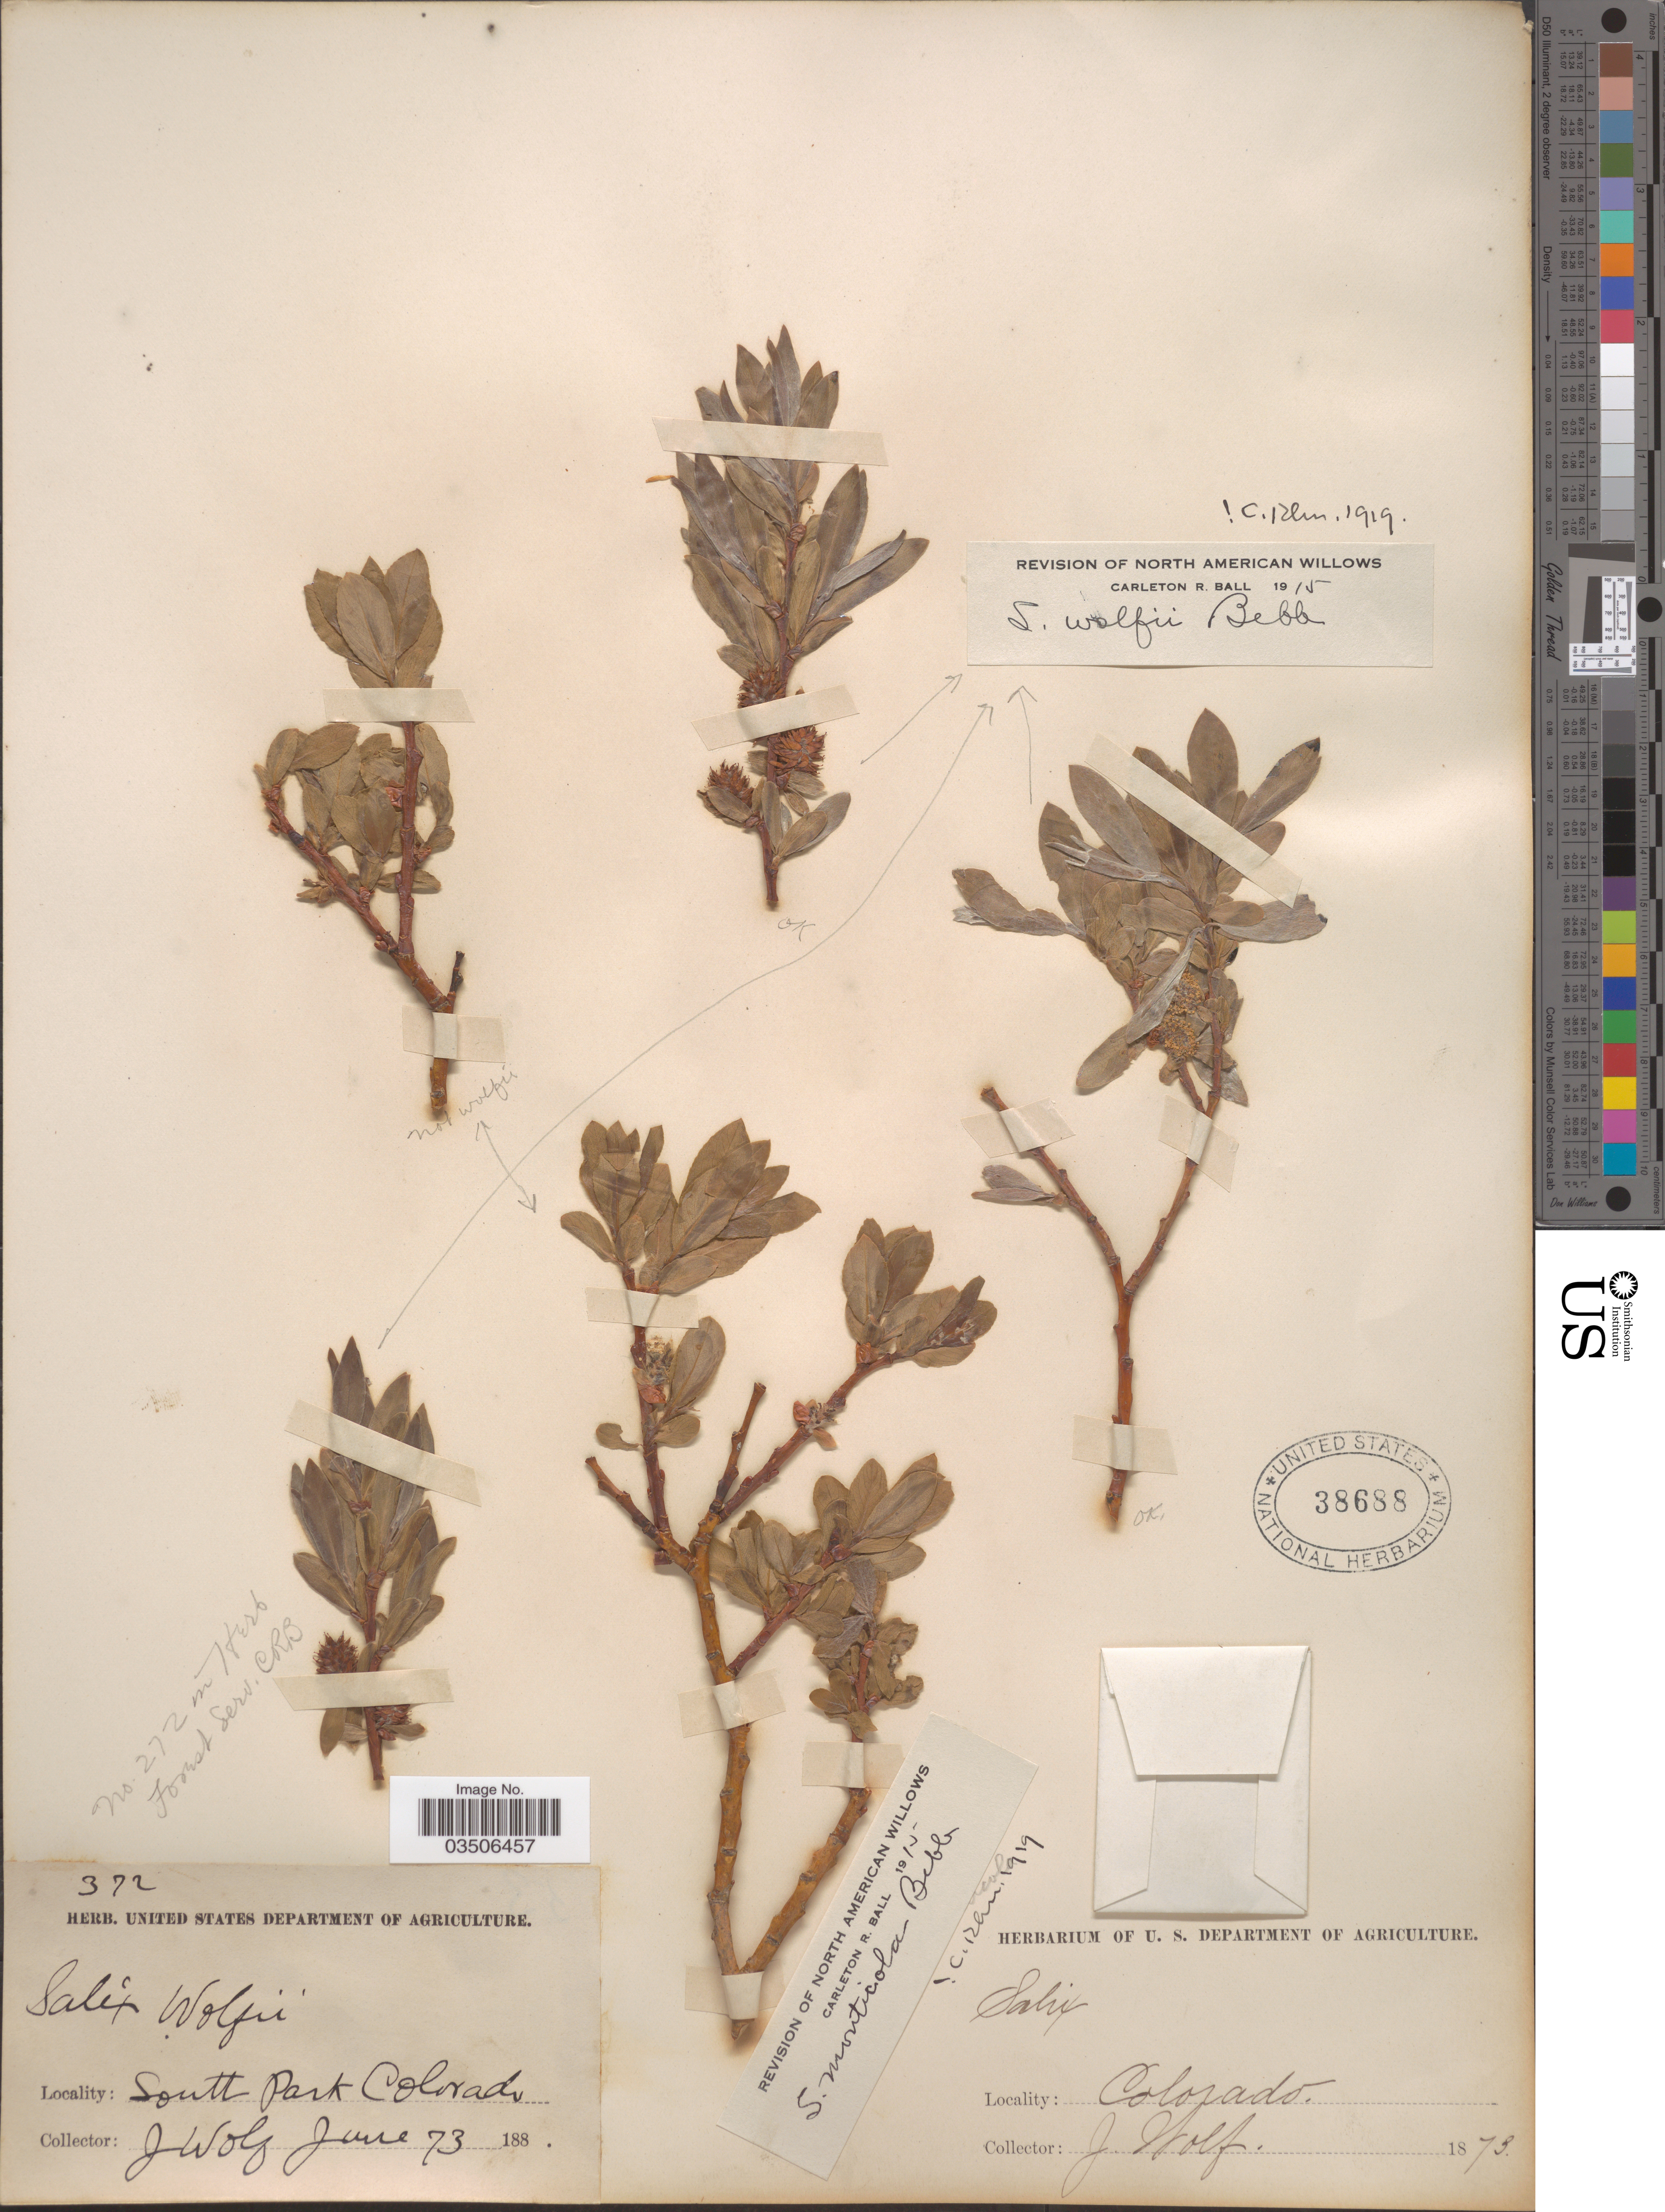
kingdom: Plantae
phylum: Tracheophyta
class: Magnoliopsida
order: Malpighiales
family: Salicaceae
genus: Salix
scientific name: Salix wolfii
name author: Bebb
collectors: J. Wolf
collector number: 372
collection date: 1873-06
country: United States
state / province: Colorado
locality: South Park.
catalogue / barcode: US 38688